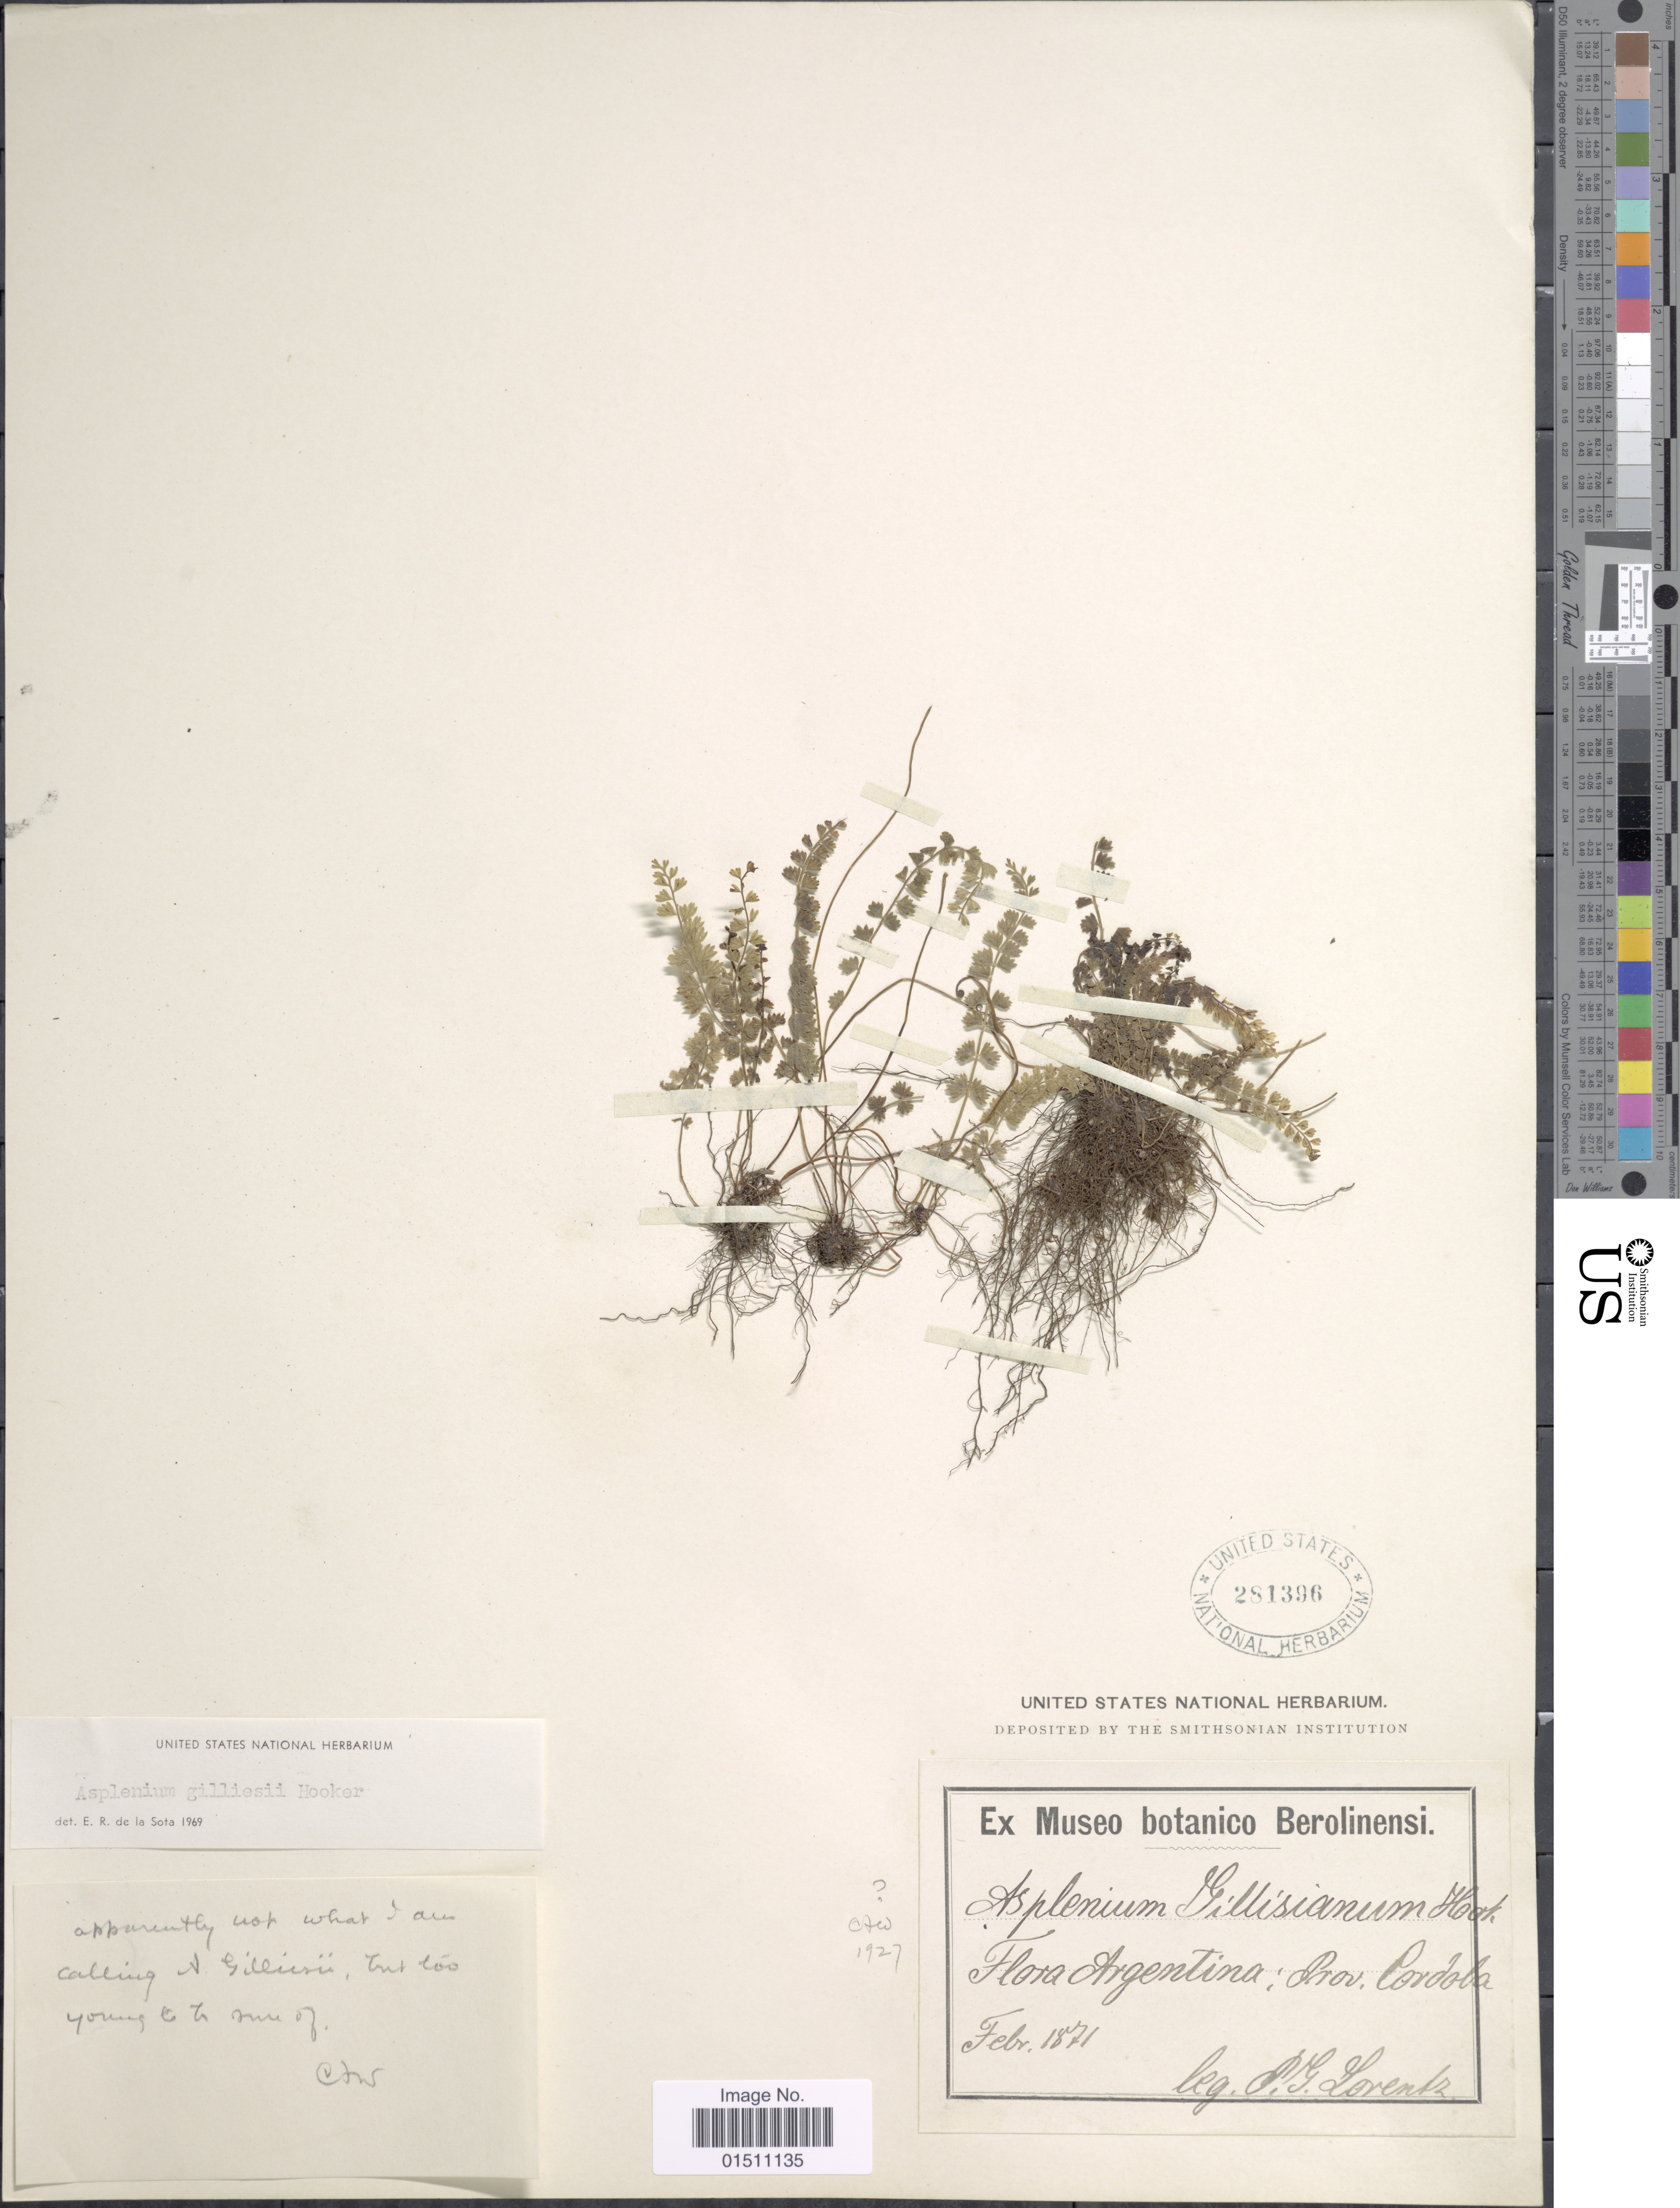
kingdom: Plantae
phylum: Tracheophyta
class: Polypodiopsida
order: Polypodiales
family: Aspleniaceae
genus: Asplenium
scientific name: Asplenium gilliesii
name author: Hook.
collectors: P. G. Lorentz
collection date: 1871-02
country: Argentina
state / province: Cordoba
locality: Argentina.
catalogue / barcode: US 281396